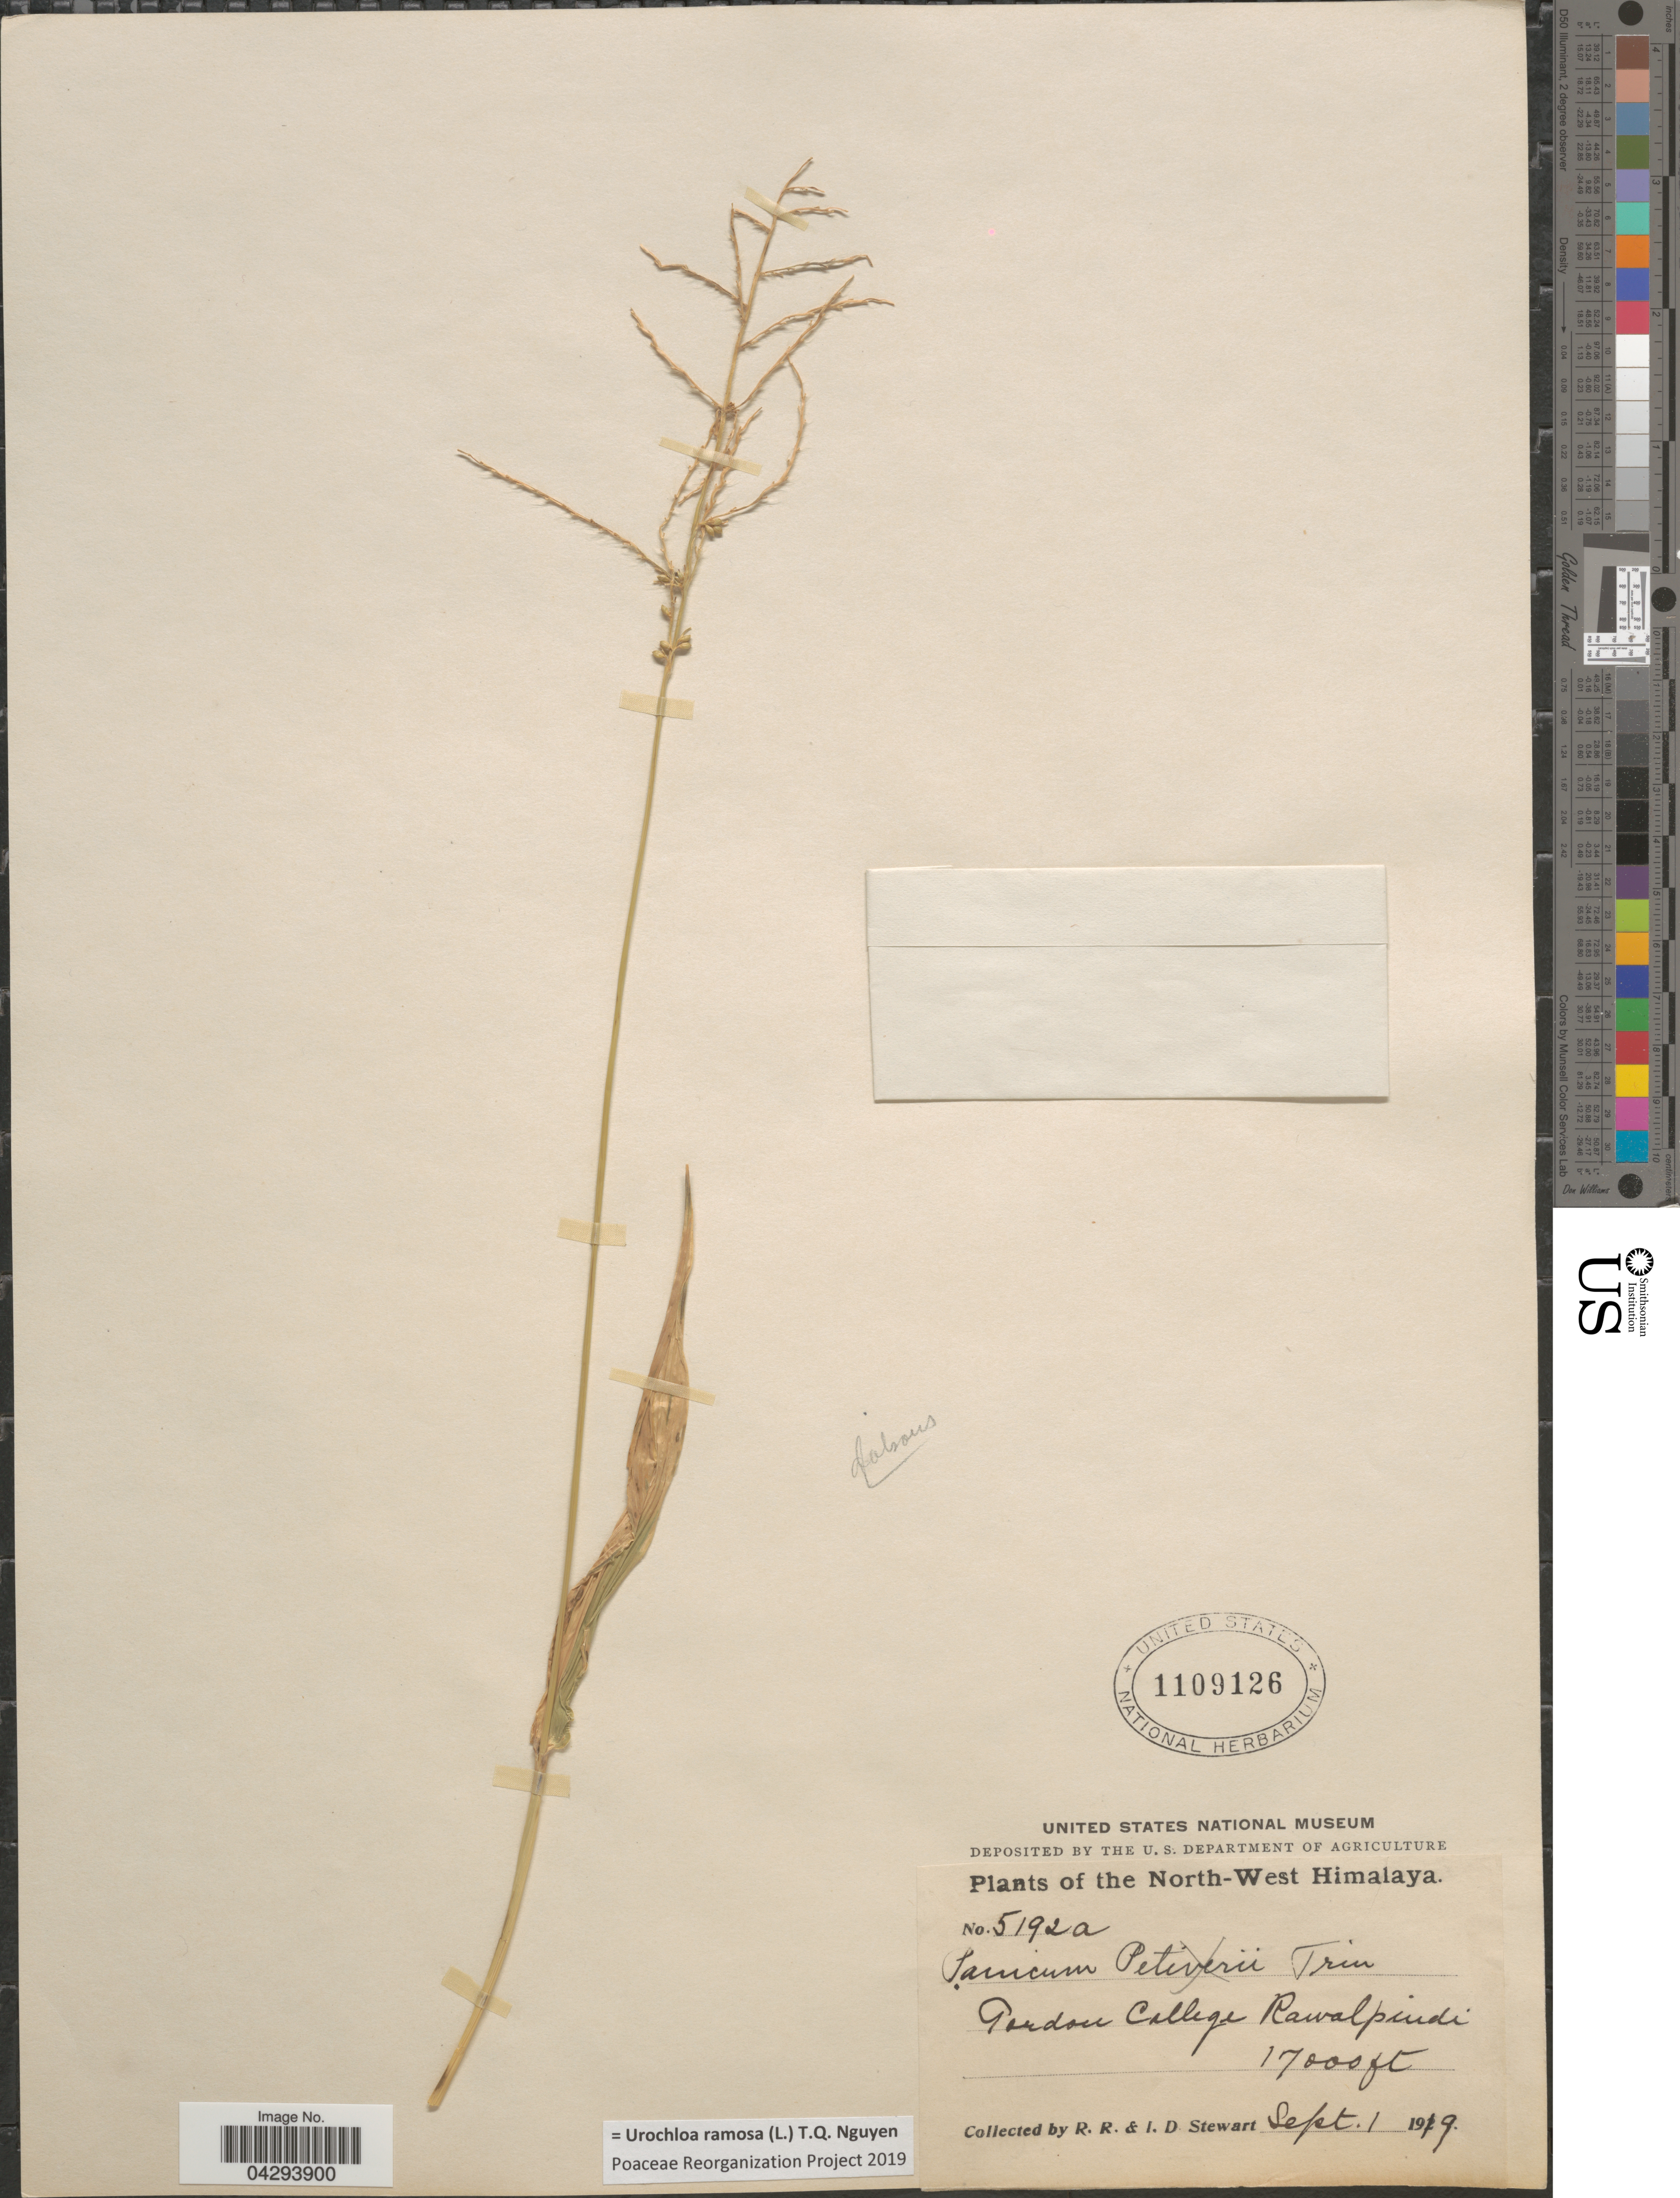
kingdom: Plantae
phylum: Tracheophyta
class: Liliopsida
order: Poales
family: Poaceae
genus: Urochloa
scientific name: Urochloa ramosa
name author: T.Q. Nguyen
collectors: R. Stewart & I. Stewart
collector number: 5192a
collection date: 1919-09-01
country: Pakistan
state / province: Punjab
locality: The North-West Himalaya. Gordon College, Rawalpindi.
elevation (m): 5182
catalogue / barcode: US 1109126